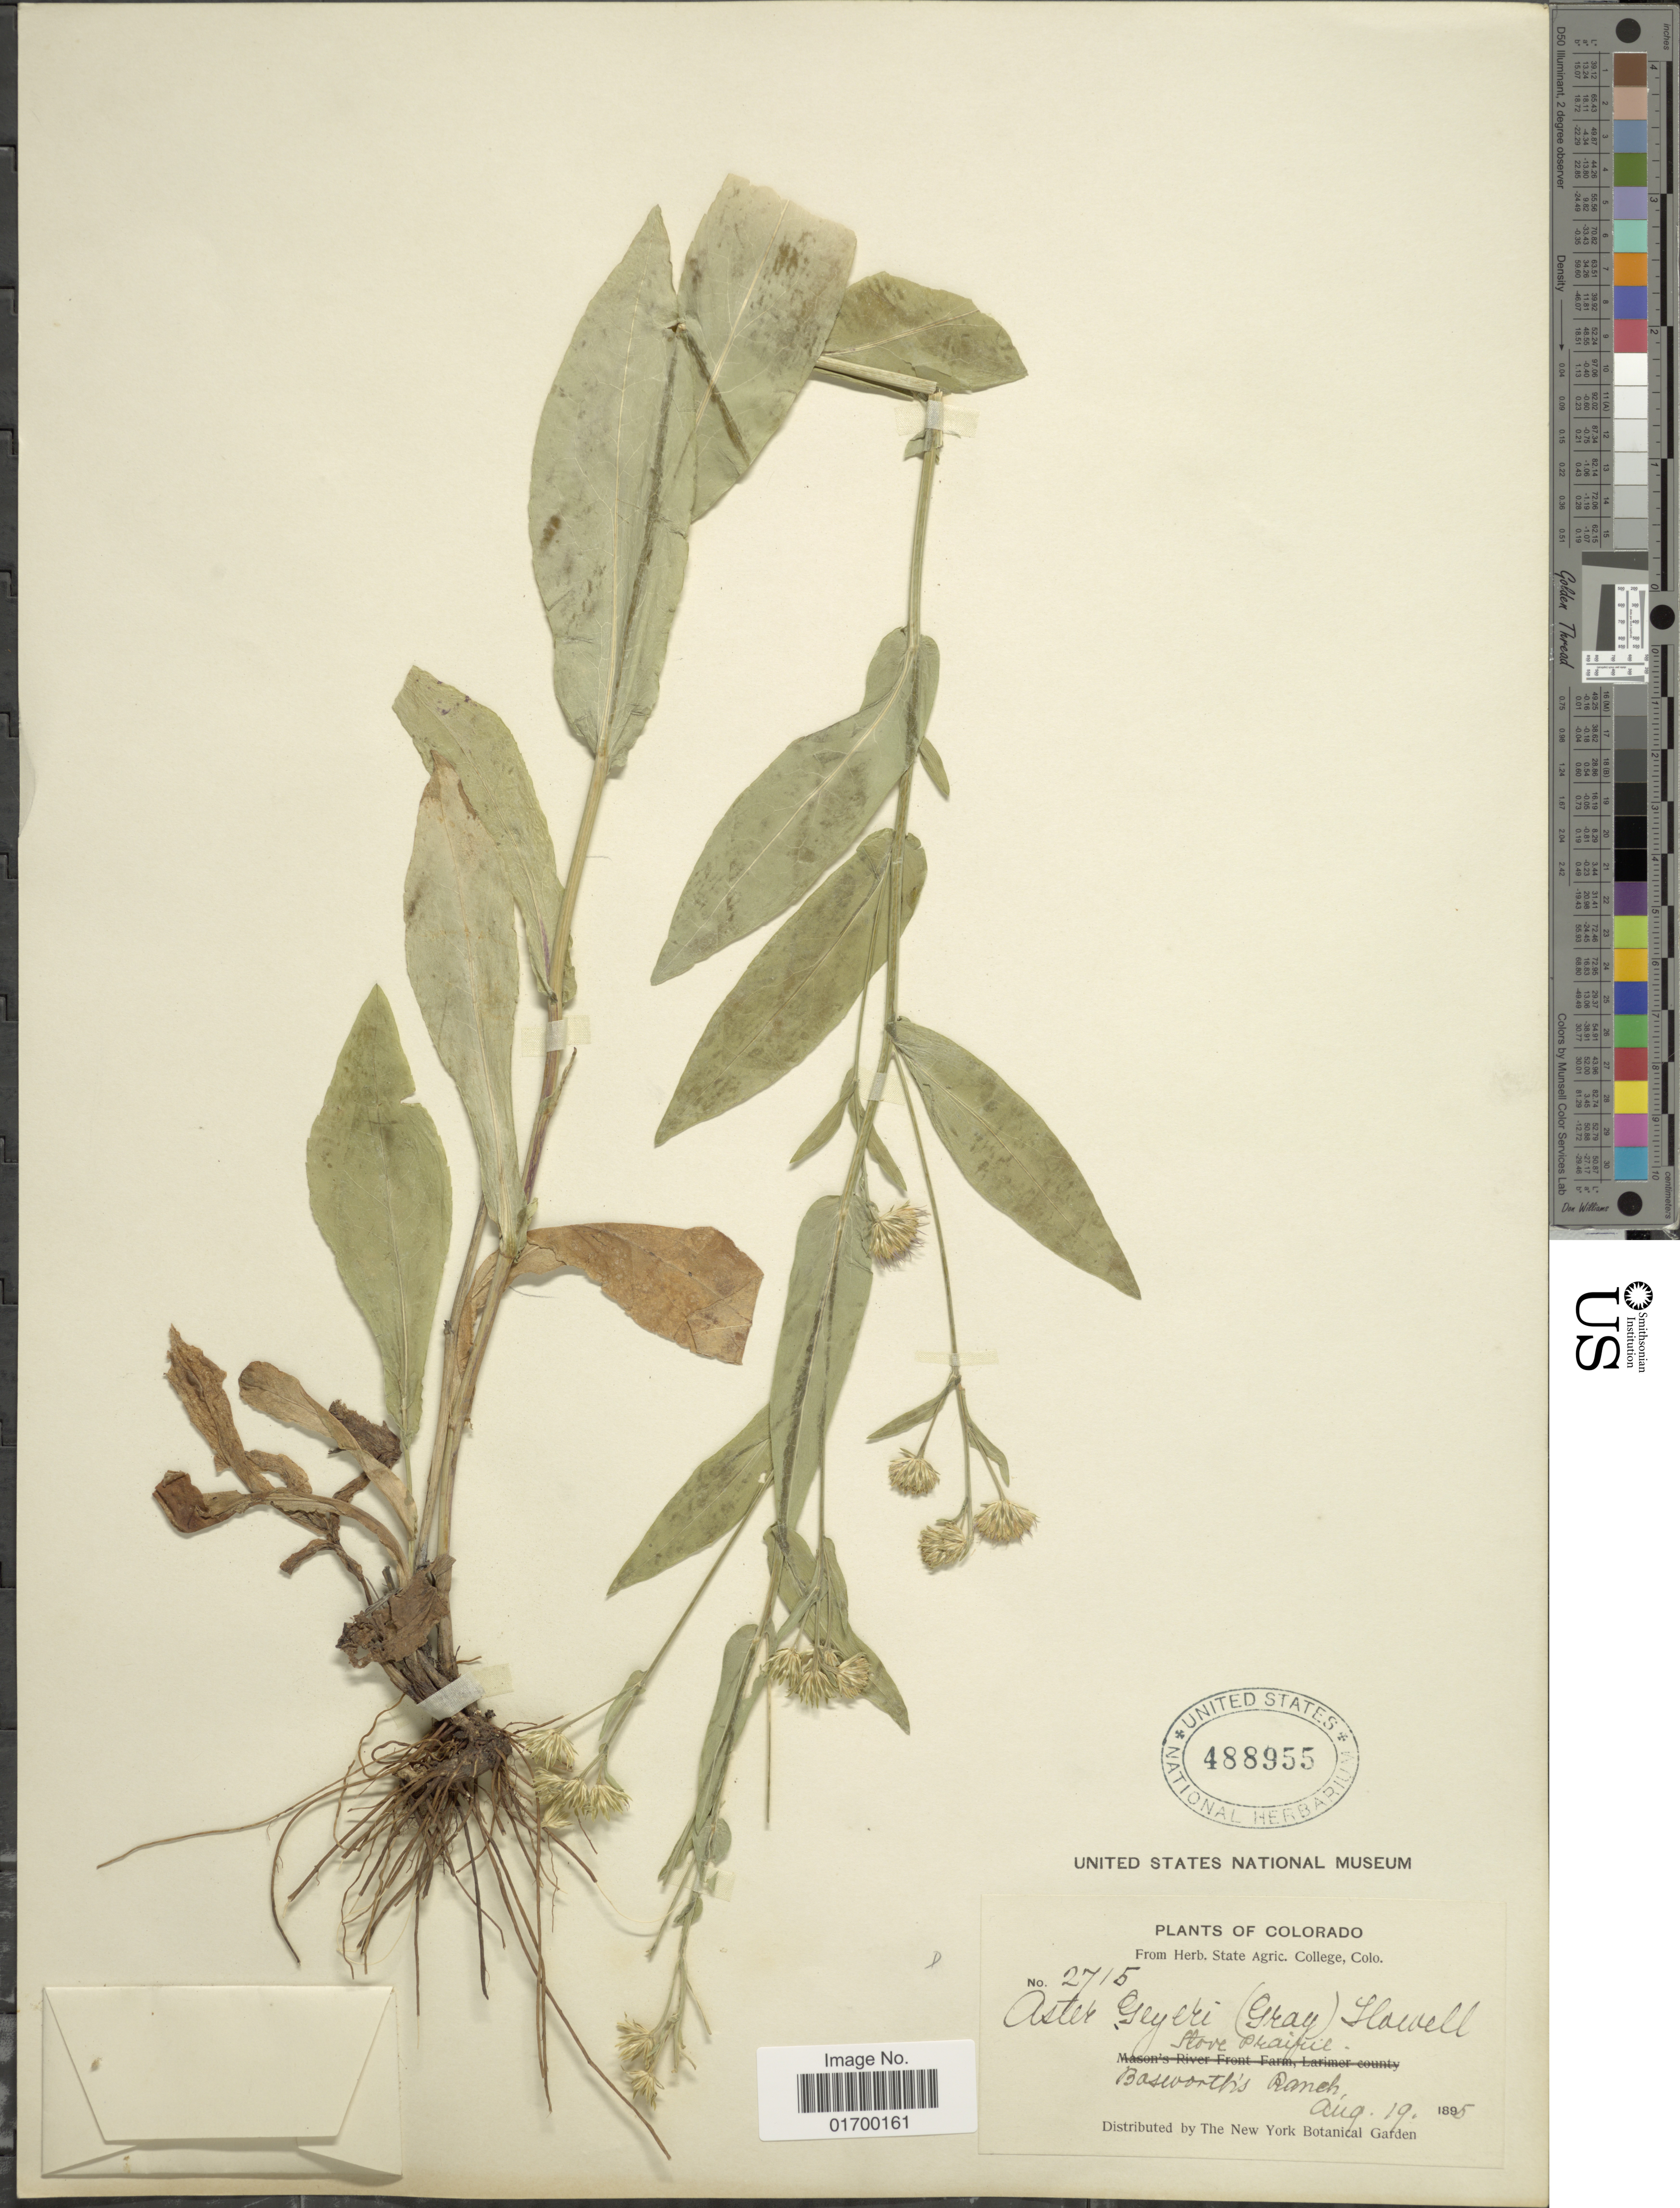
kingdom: Plantae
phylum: Tracheophyta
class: Magnoliopsida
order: Asterales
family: Asteraceae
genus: Symphyotrichum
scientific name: Symphyotrichum laeve var. geyeri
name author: (A. Gray) G.L. Nesom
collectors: ex herb. State Agric. College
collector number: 2715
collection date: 1895-08-19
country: United States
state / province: Colorado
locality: Basworth's Ranch, Stove Prairie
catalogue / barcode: US 488955